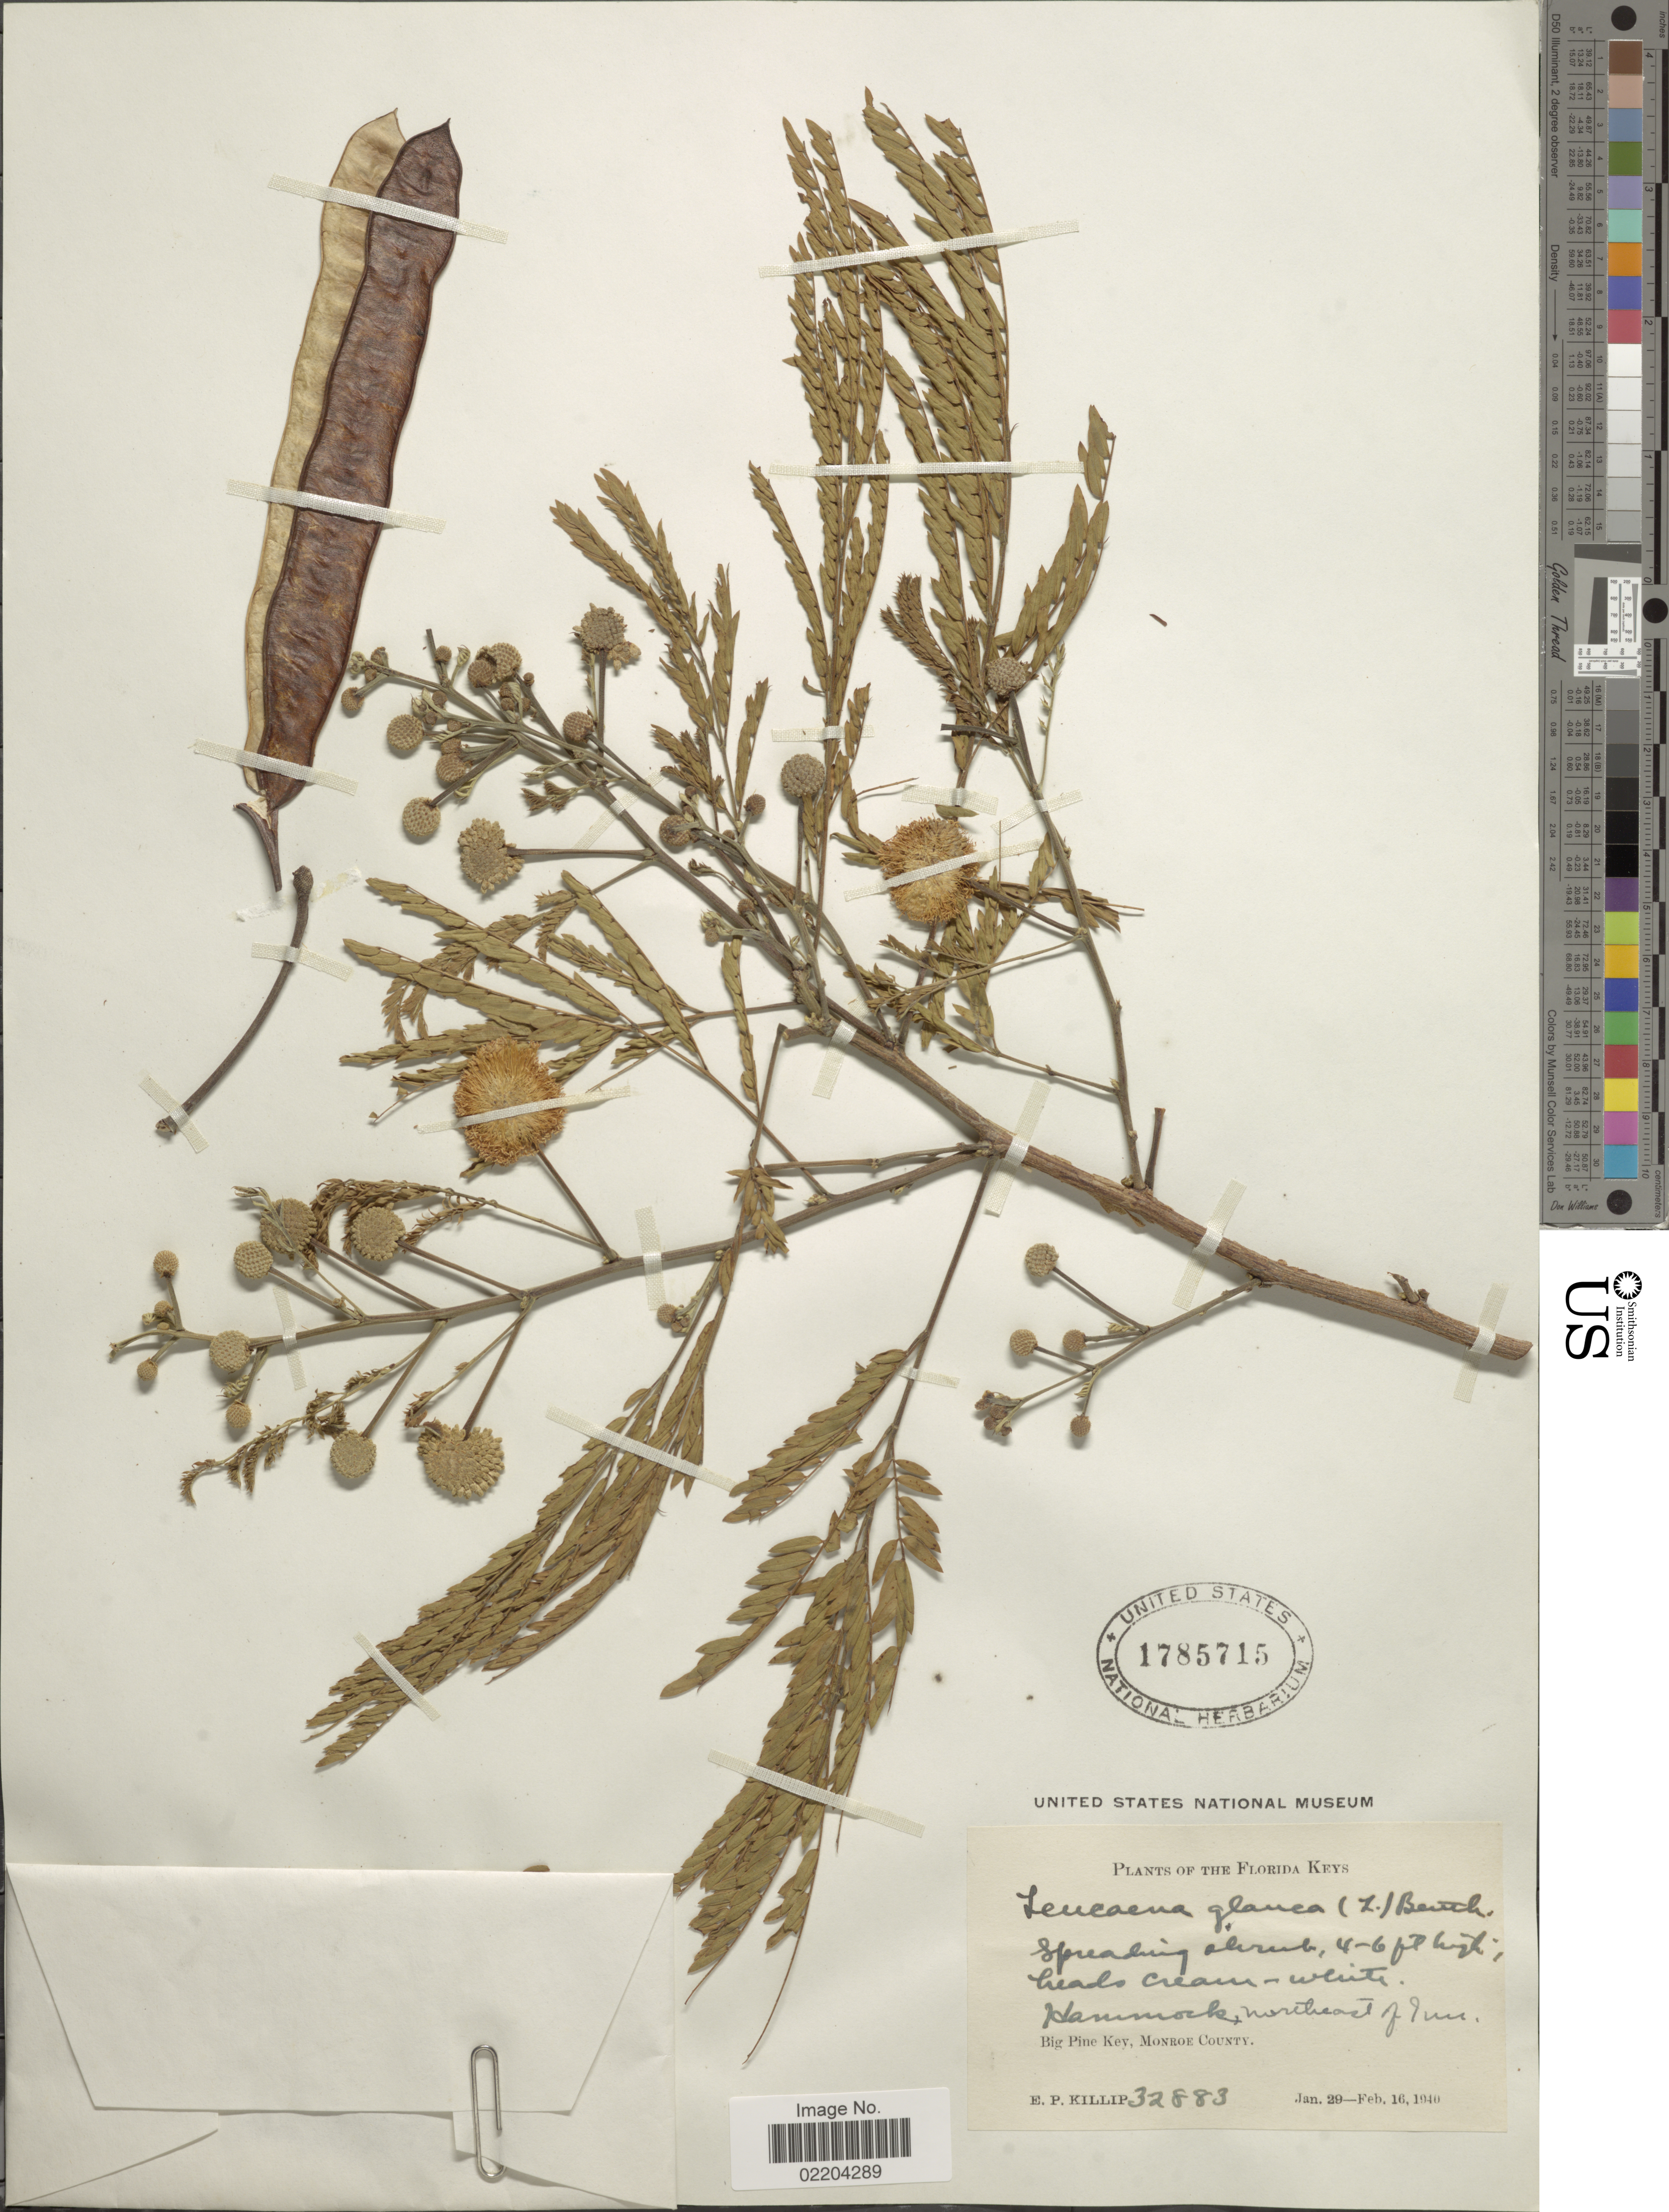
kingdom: Plantae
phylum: Tracheophyta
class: Magnoliopsida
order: Fabales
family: Fabaceae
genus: Leucaena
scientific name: Leucaena glauca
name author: (L.) Benth.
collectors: E. P. Killip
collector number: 32883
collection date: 1940-01-29/1940-02-16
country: United States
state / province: Florida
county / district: Monroe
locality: The Florida Keys: Big Pine Key, Monroe County: hammock northeast of inn.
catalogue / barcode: US 1785715